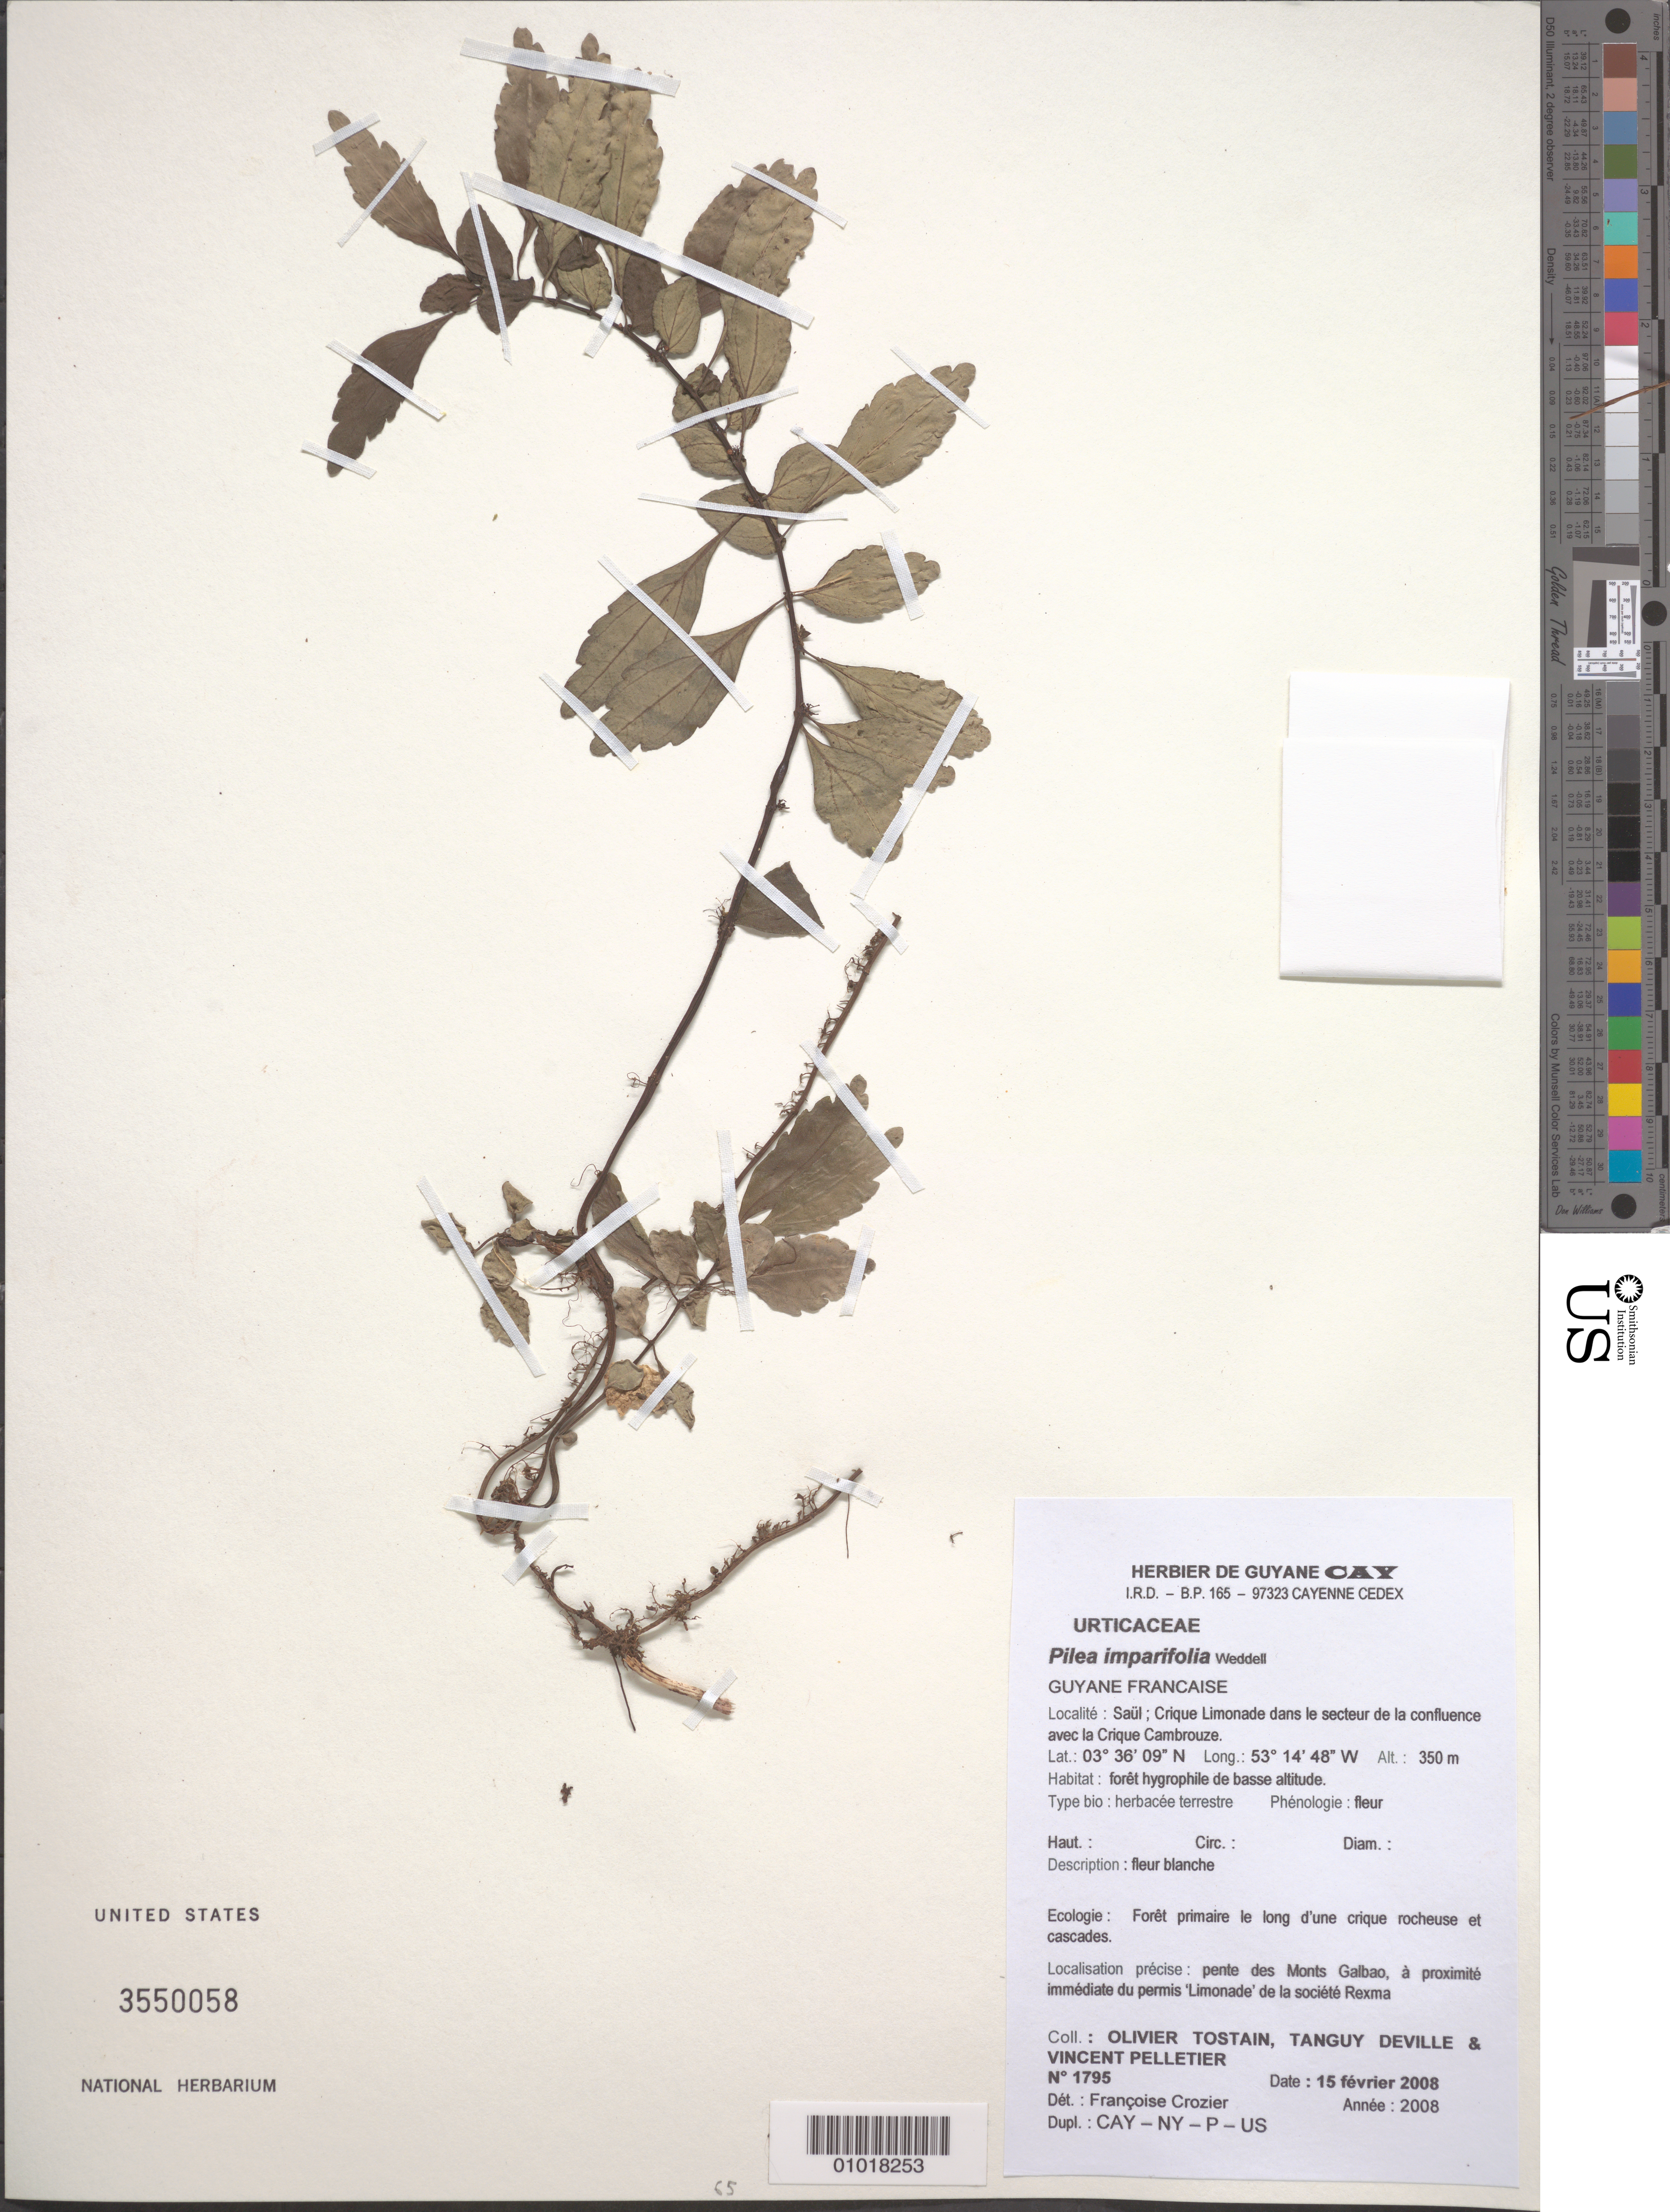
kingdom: Plantae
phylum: Tracheophyta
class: Magnoliopsida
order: Rosales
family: Urticaceae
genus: Pilea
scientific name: Pilea imparifolia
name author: Wedd.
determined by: Crozier, F.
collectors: O. Tostain, F. Crozier, T. Deville & V. Pelletier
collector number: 1795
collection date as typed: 15-Feb-08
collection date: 2008-02-15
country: French Guiana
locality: Saül; Crique Limonade dans le secteur de la confluence avec la Crique Cambrouze. Pente des Monts Galbao, a proximite immediate du permis "Limonade" de la societe Rexma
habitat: Foret hygrophile de basse altitude. Foret primaire le long d'une cirque rocheuse et cascades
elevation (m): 350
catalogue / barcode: US 3550058